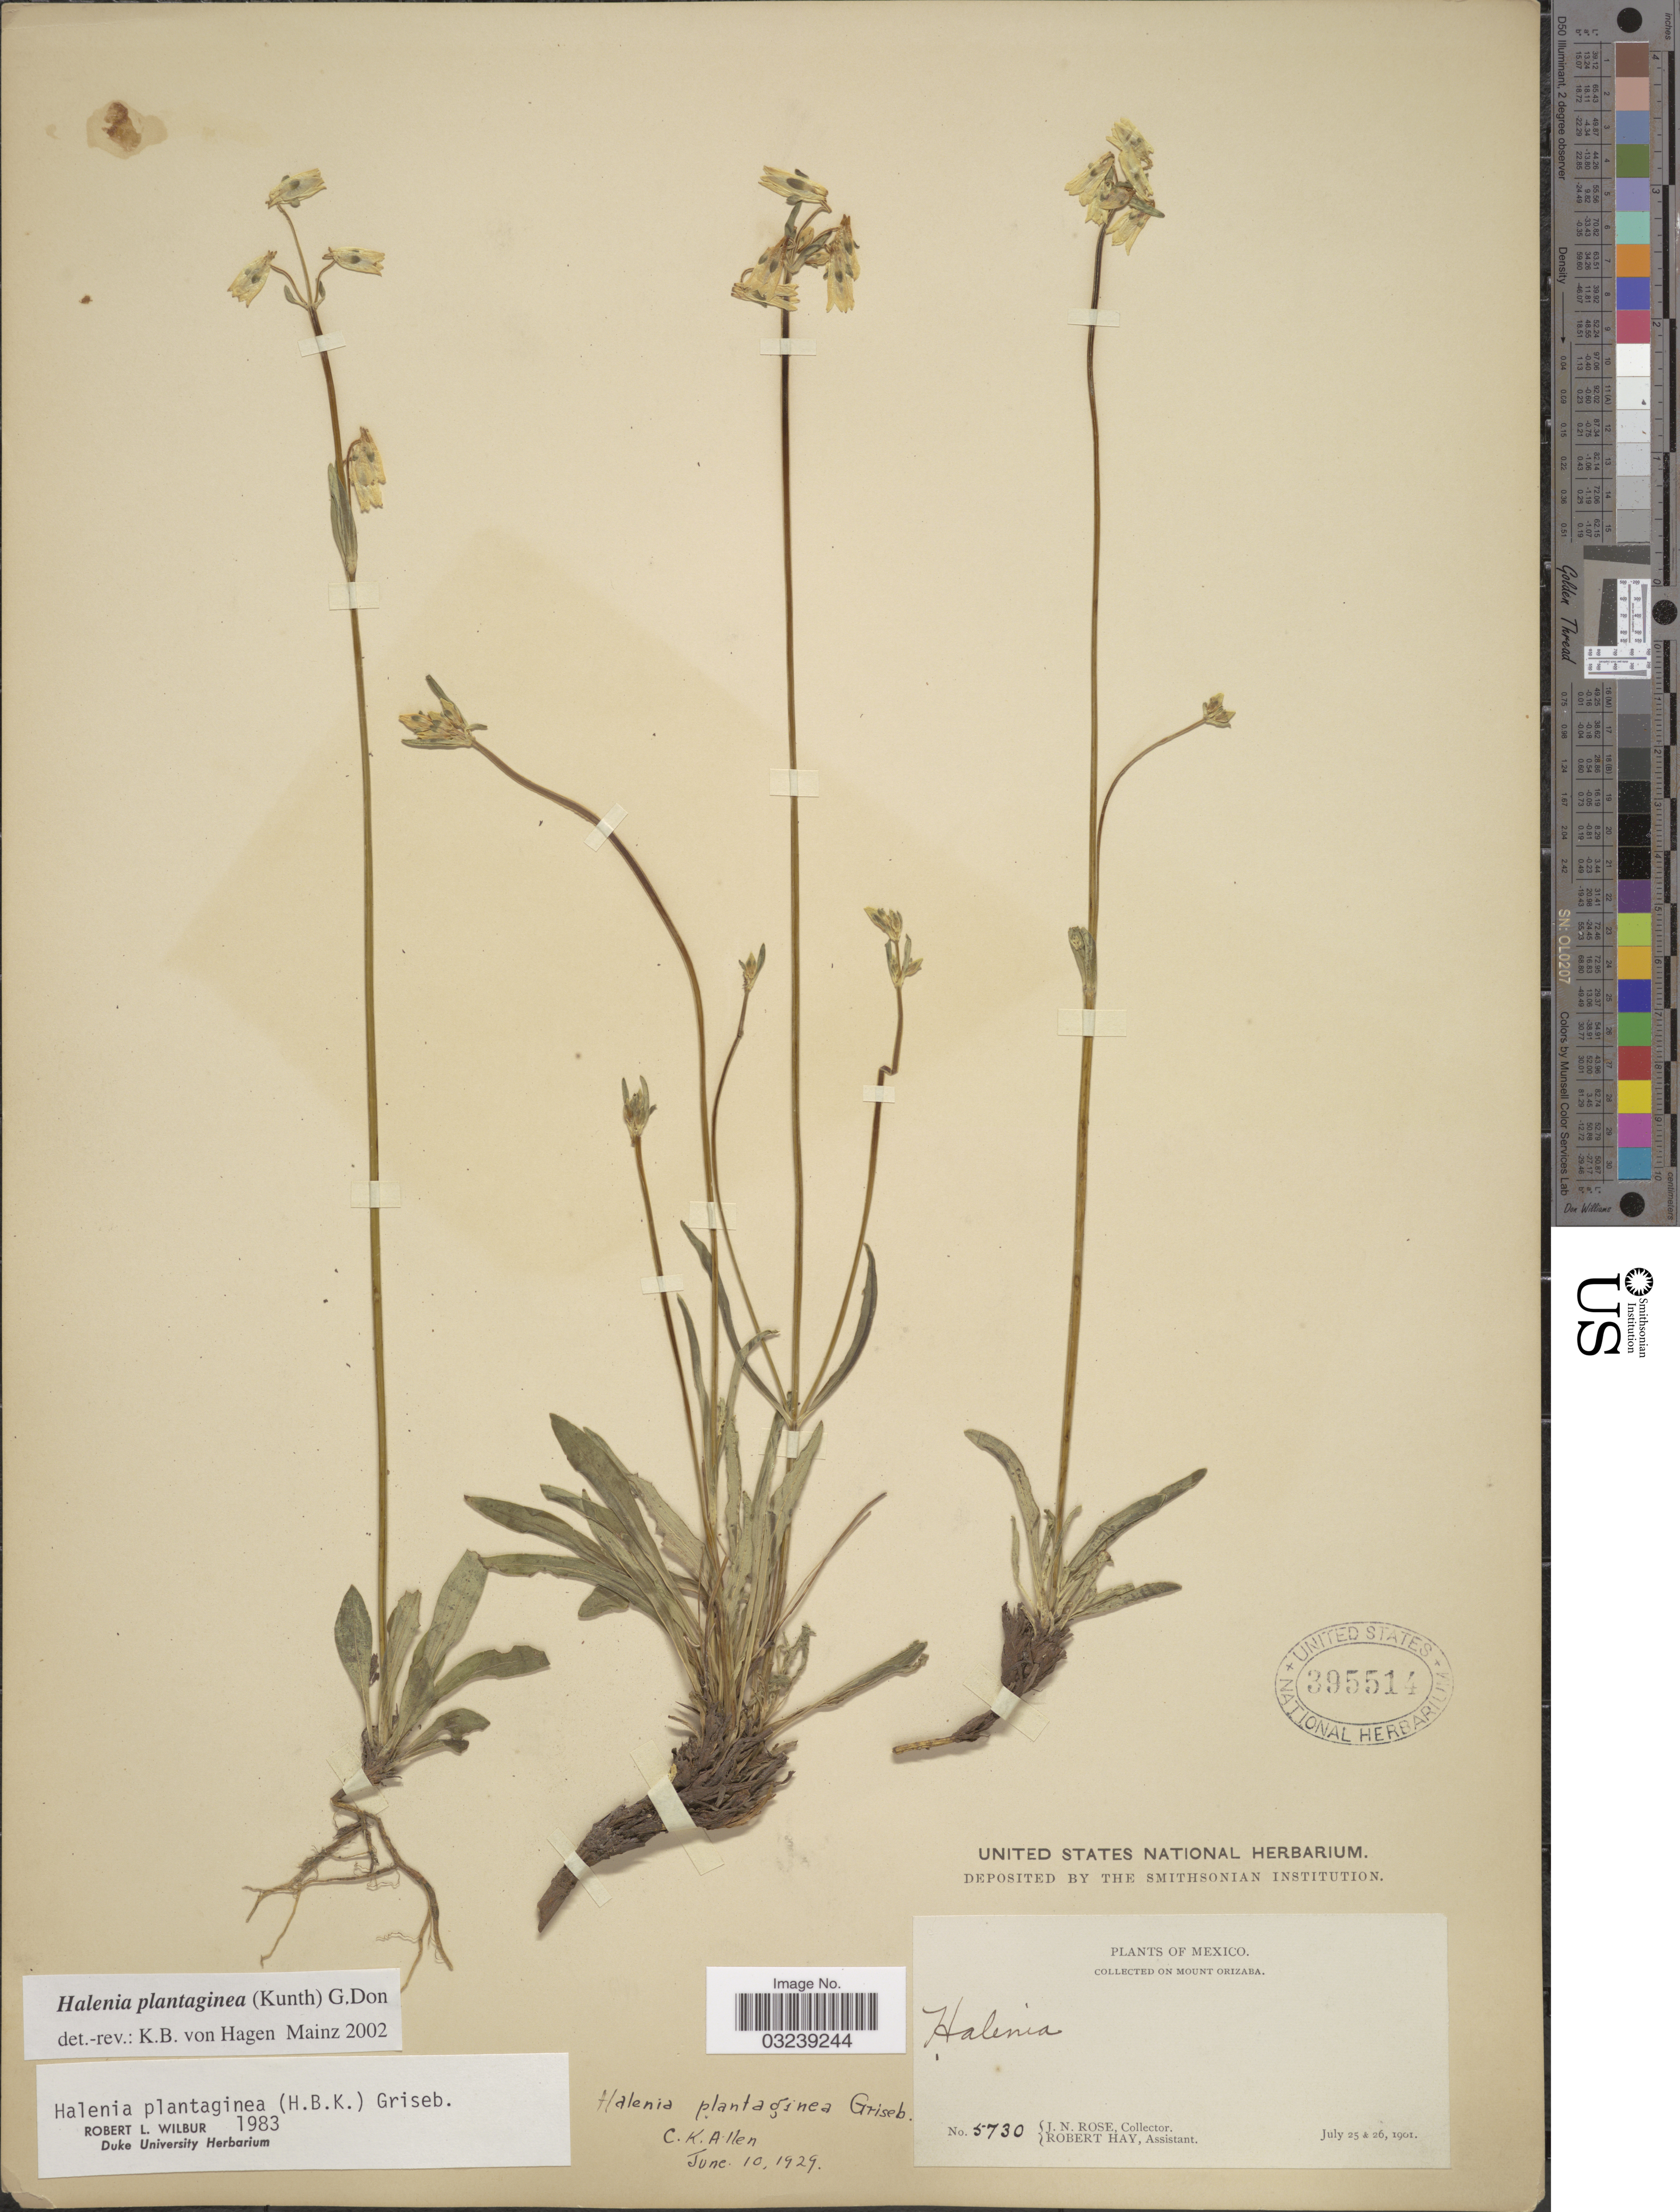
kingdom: Plantae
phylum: Tracheophyta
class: Magnoliopsida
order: Gentianales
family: Gentianaceae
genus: Halenia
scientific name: Halenia plantaginea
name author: (Kunth) G. Don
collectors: J. N. Rose & R. Hay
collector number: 5730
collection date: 1901-07-25/1901-07-26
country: Mexico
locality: Mount Orizaba.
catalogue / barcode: US 395514